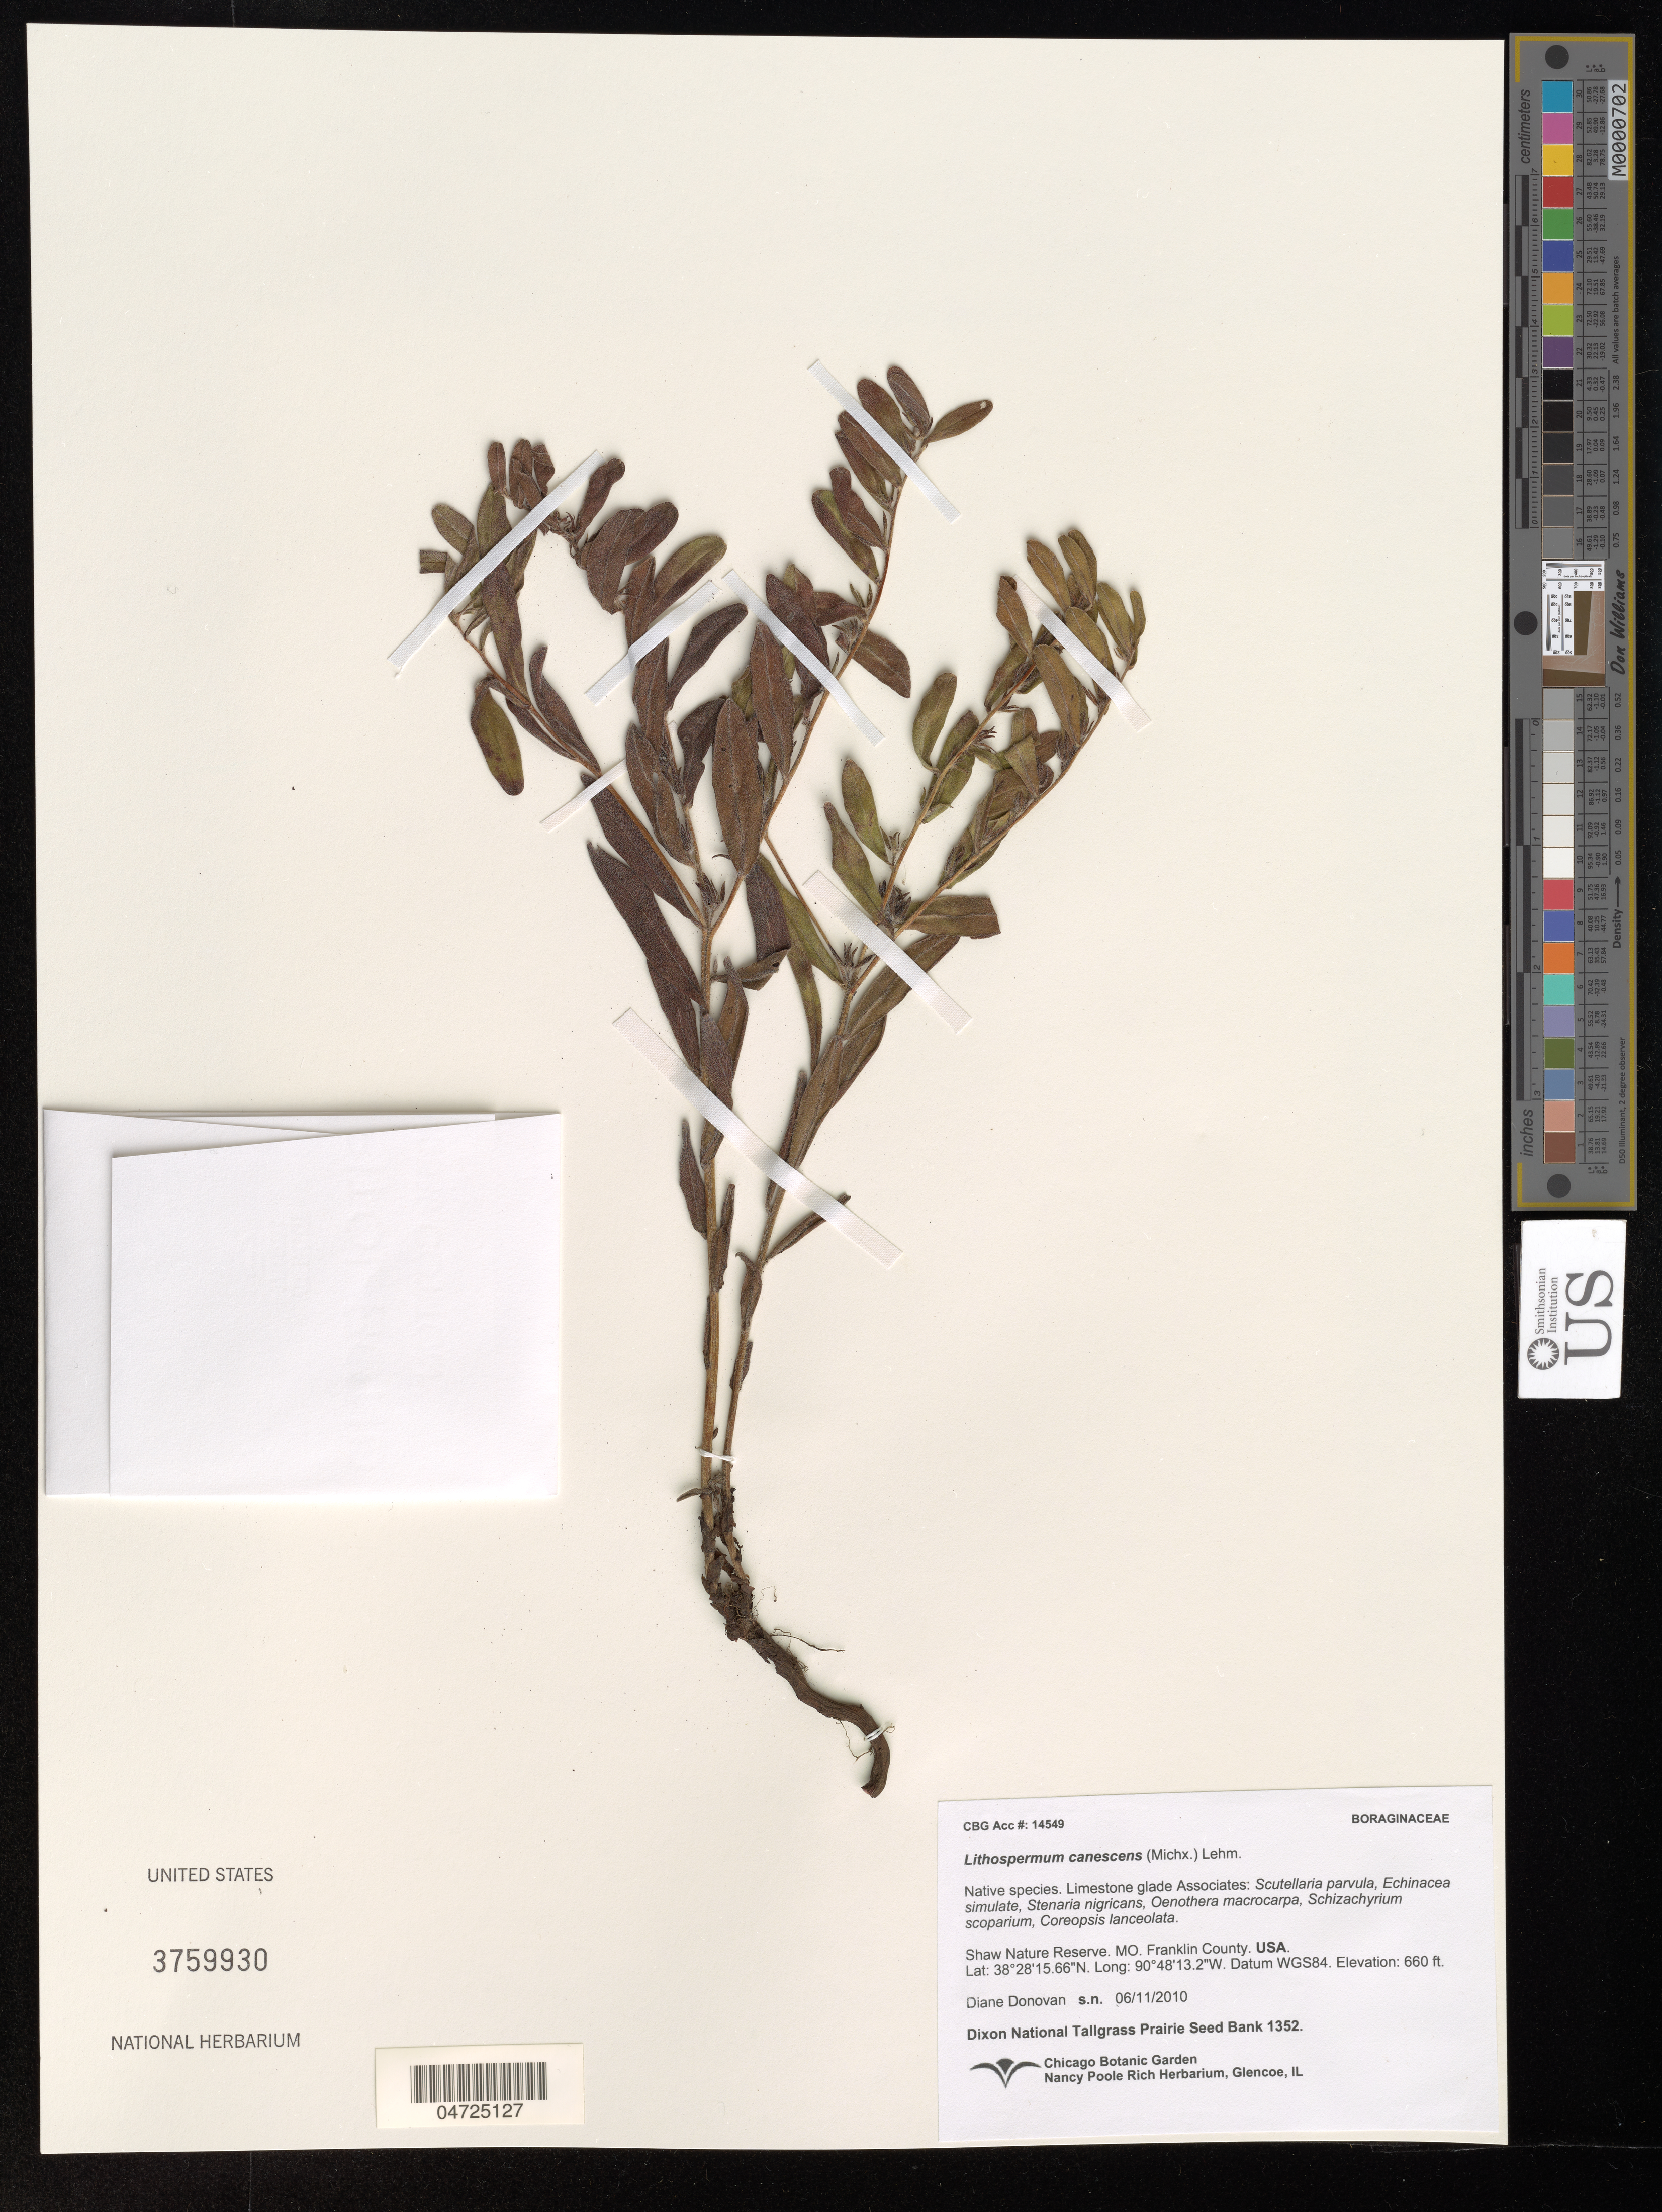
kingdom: Plantae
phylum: Tracheophyta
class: Magnoliopsida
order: Boraginales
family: Boraginaceae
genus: Lithospermum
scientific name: Lithospermum canescens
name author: (Michx.) Lehm.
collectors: D. Donovan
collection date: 2010-06-11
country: United States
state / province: Missouri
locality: Shaw Nature Reserve. Franklin County. Datum WGS84.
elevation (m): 201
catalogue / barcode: US 3759930